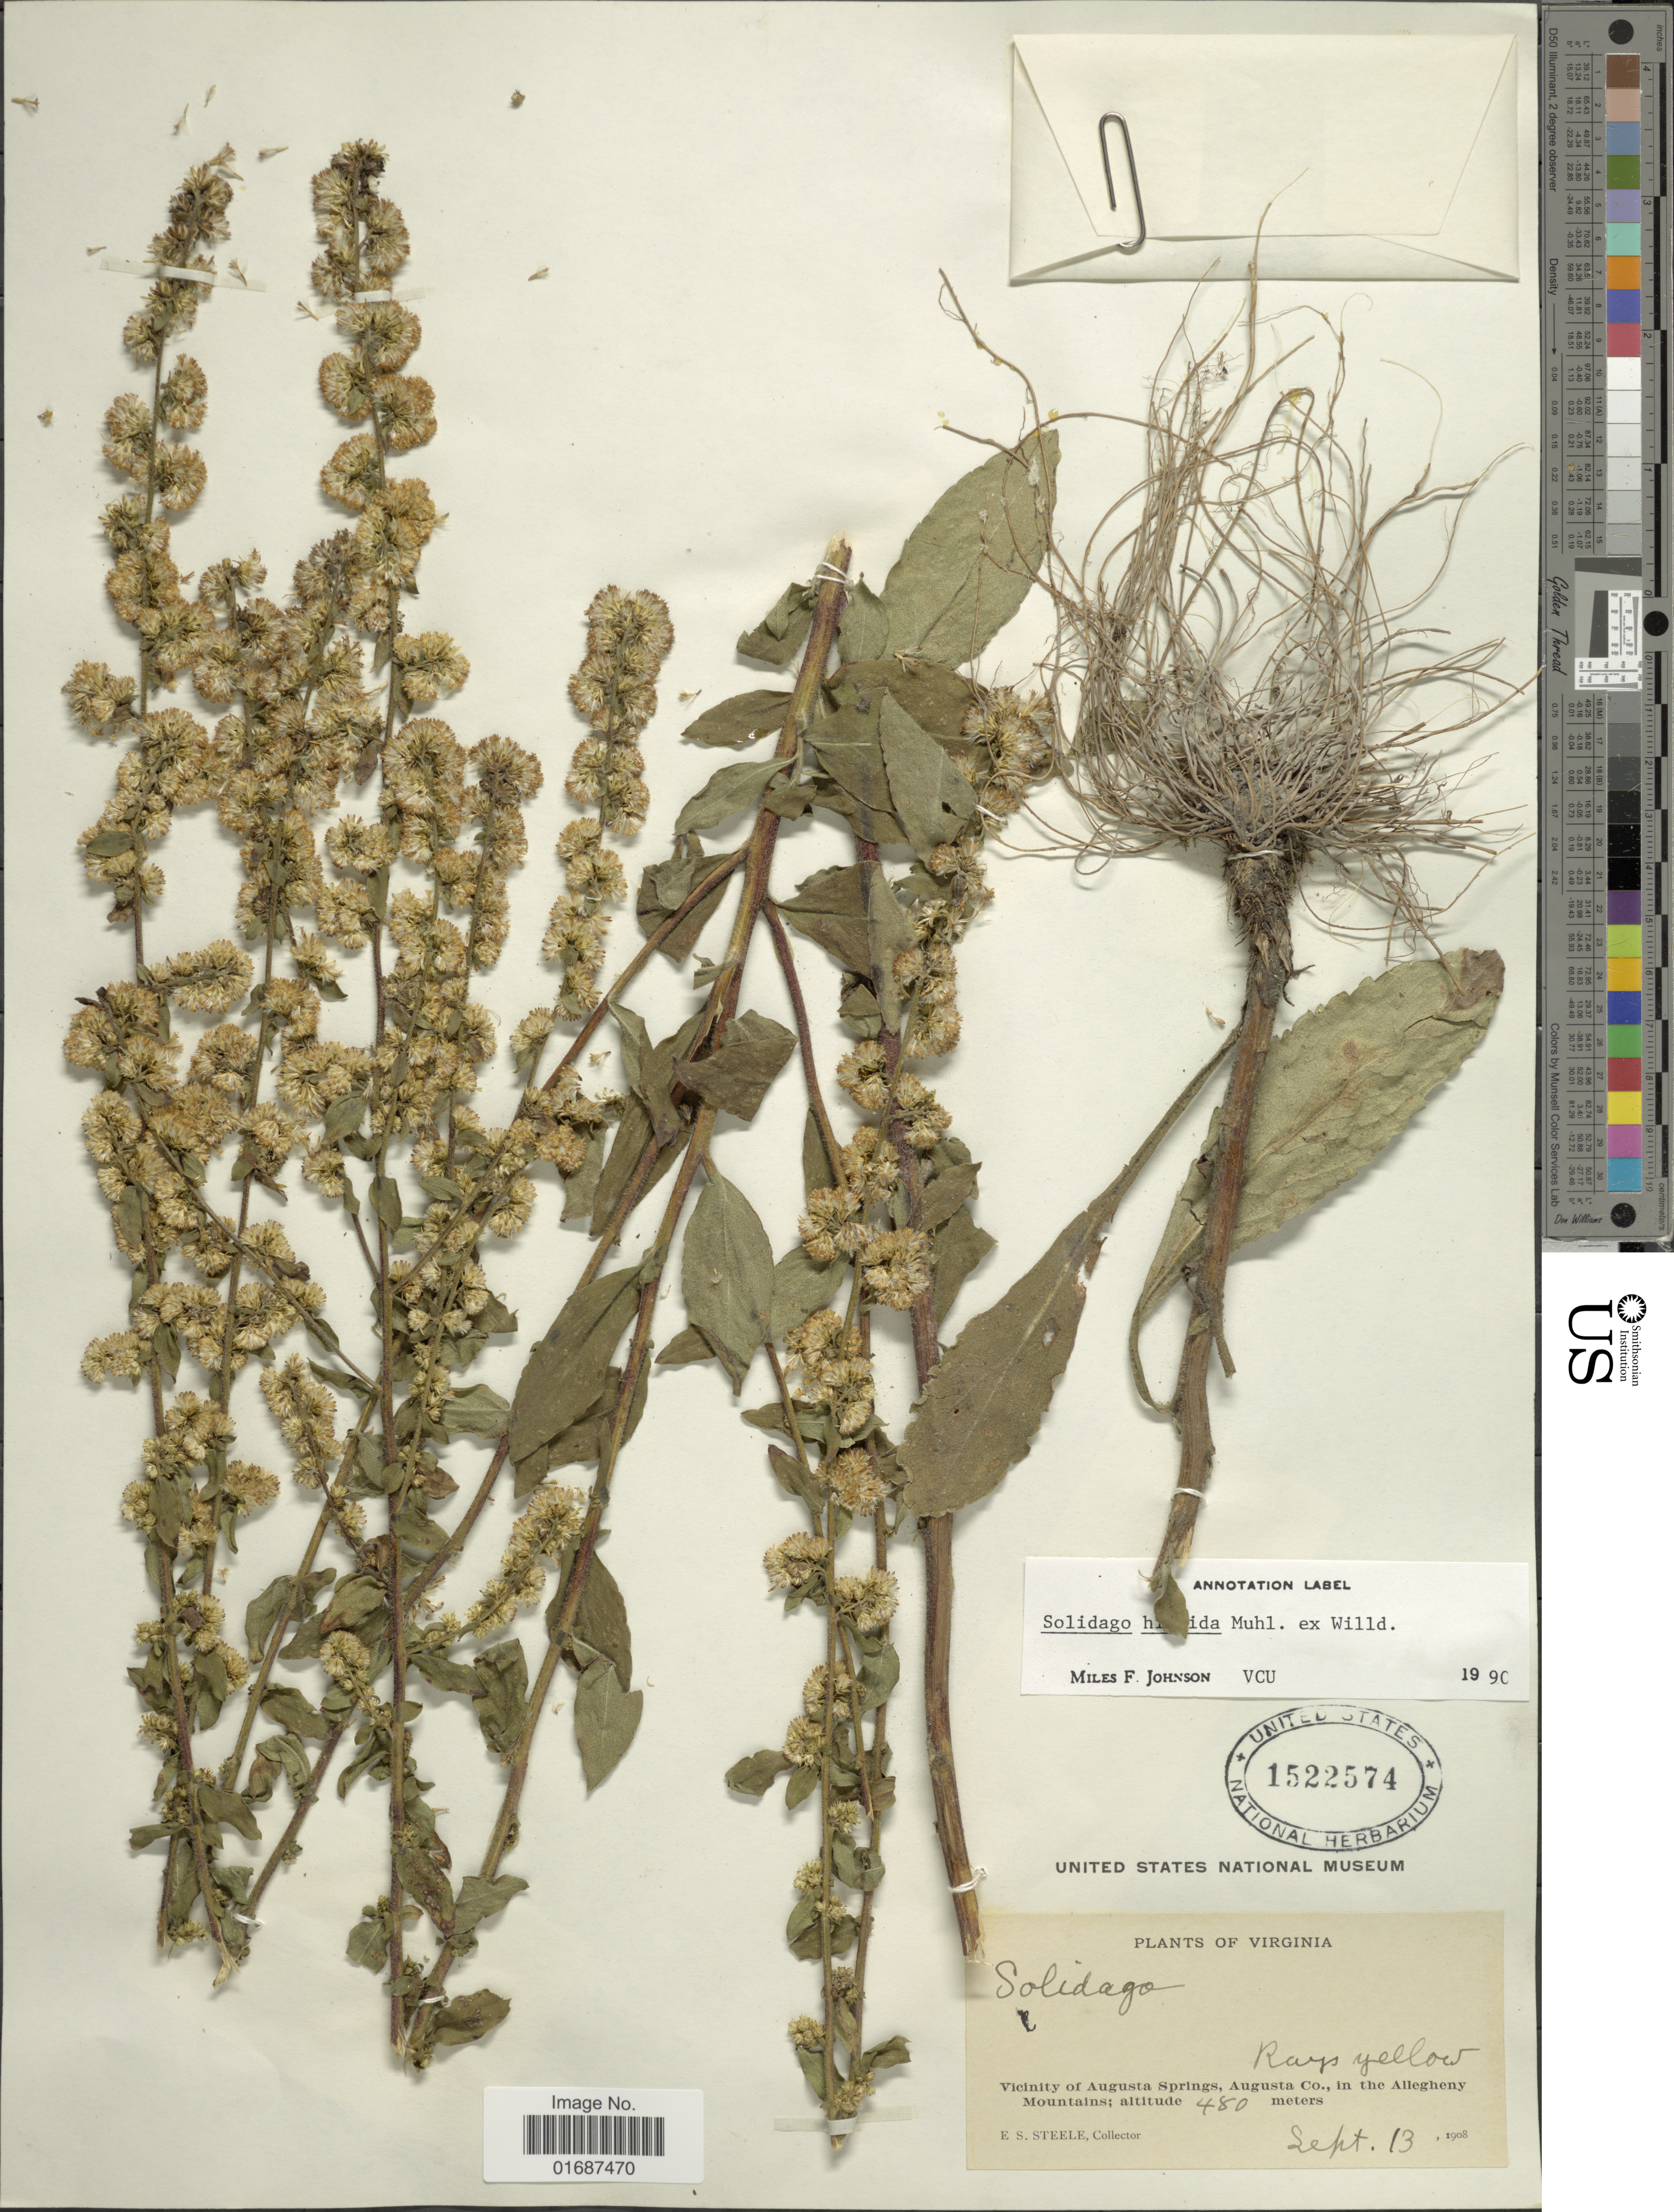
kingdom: Plantae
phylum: Tracheophyta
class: Magnoliopsida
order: Asterales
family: Asteraceae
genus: Solidago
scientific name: Solidago hispida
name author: Muhl. ex Willd.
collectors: E. Steele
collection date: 1908-09-13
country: United States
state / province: Virginia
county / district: Augusta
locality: Vicinity of Augusta Springs, Augusta Co., in the Alleghany Mountains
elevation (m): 480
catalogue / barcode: US 1522574